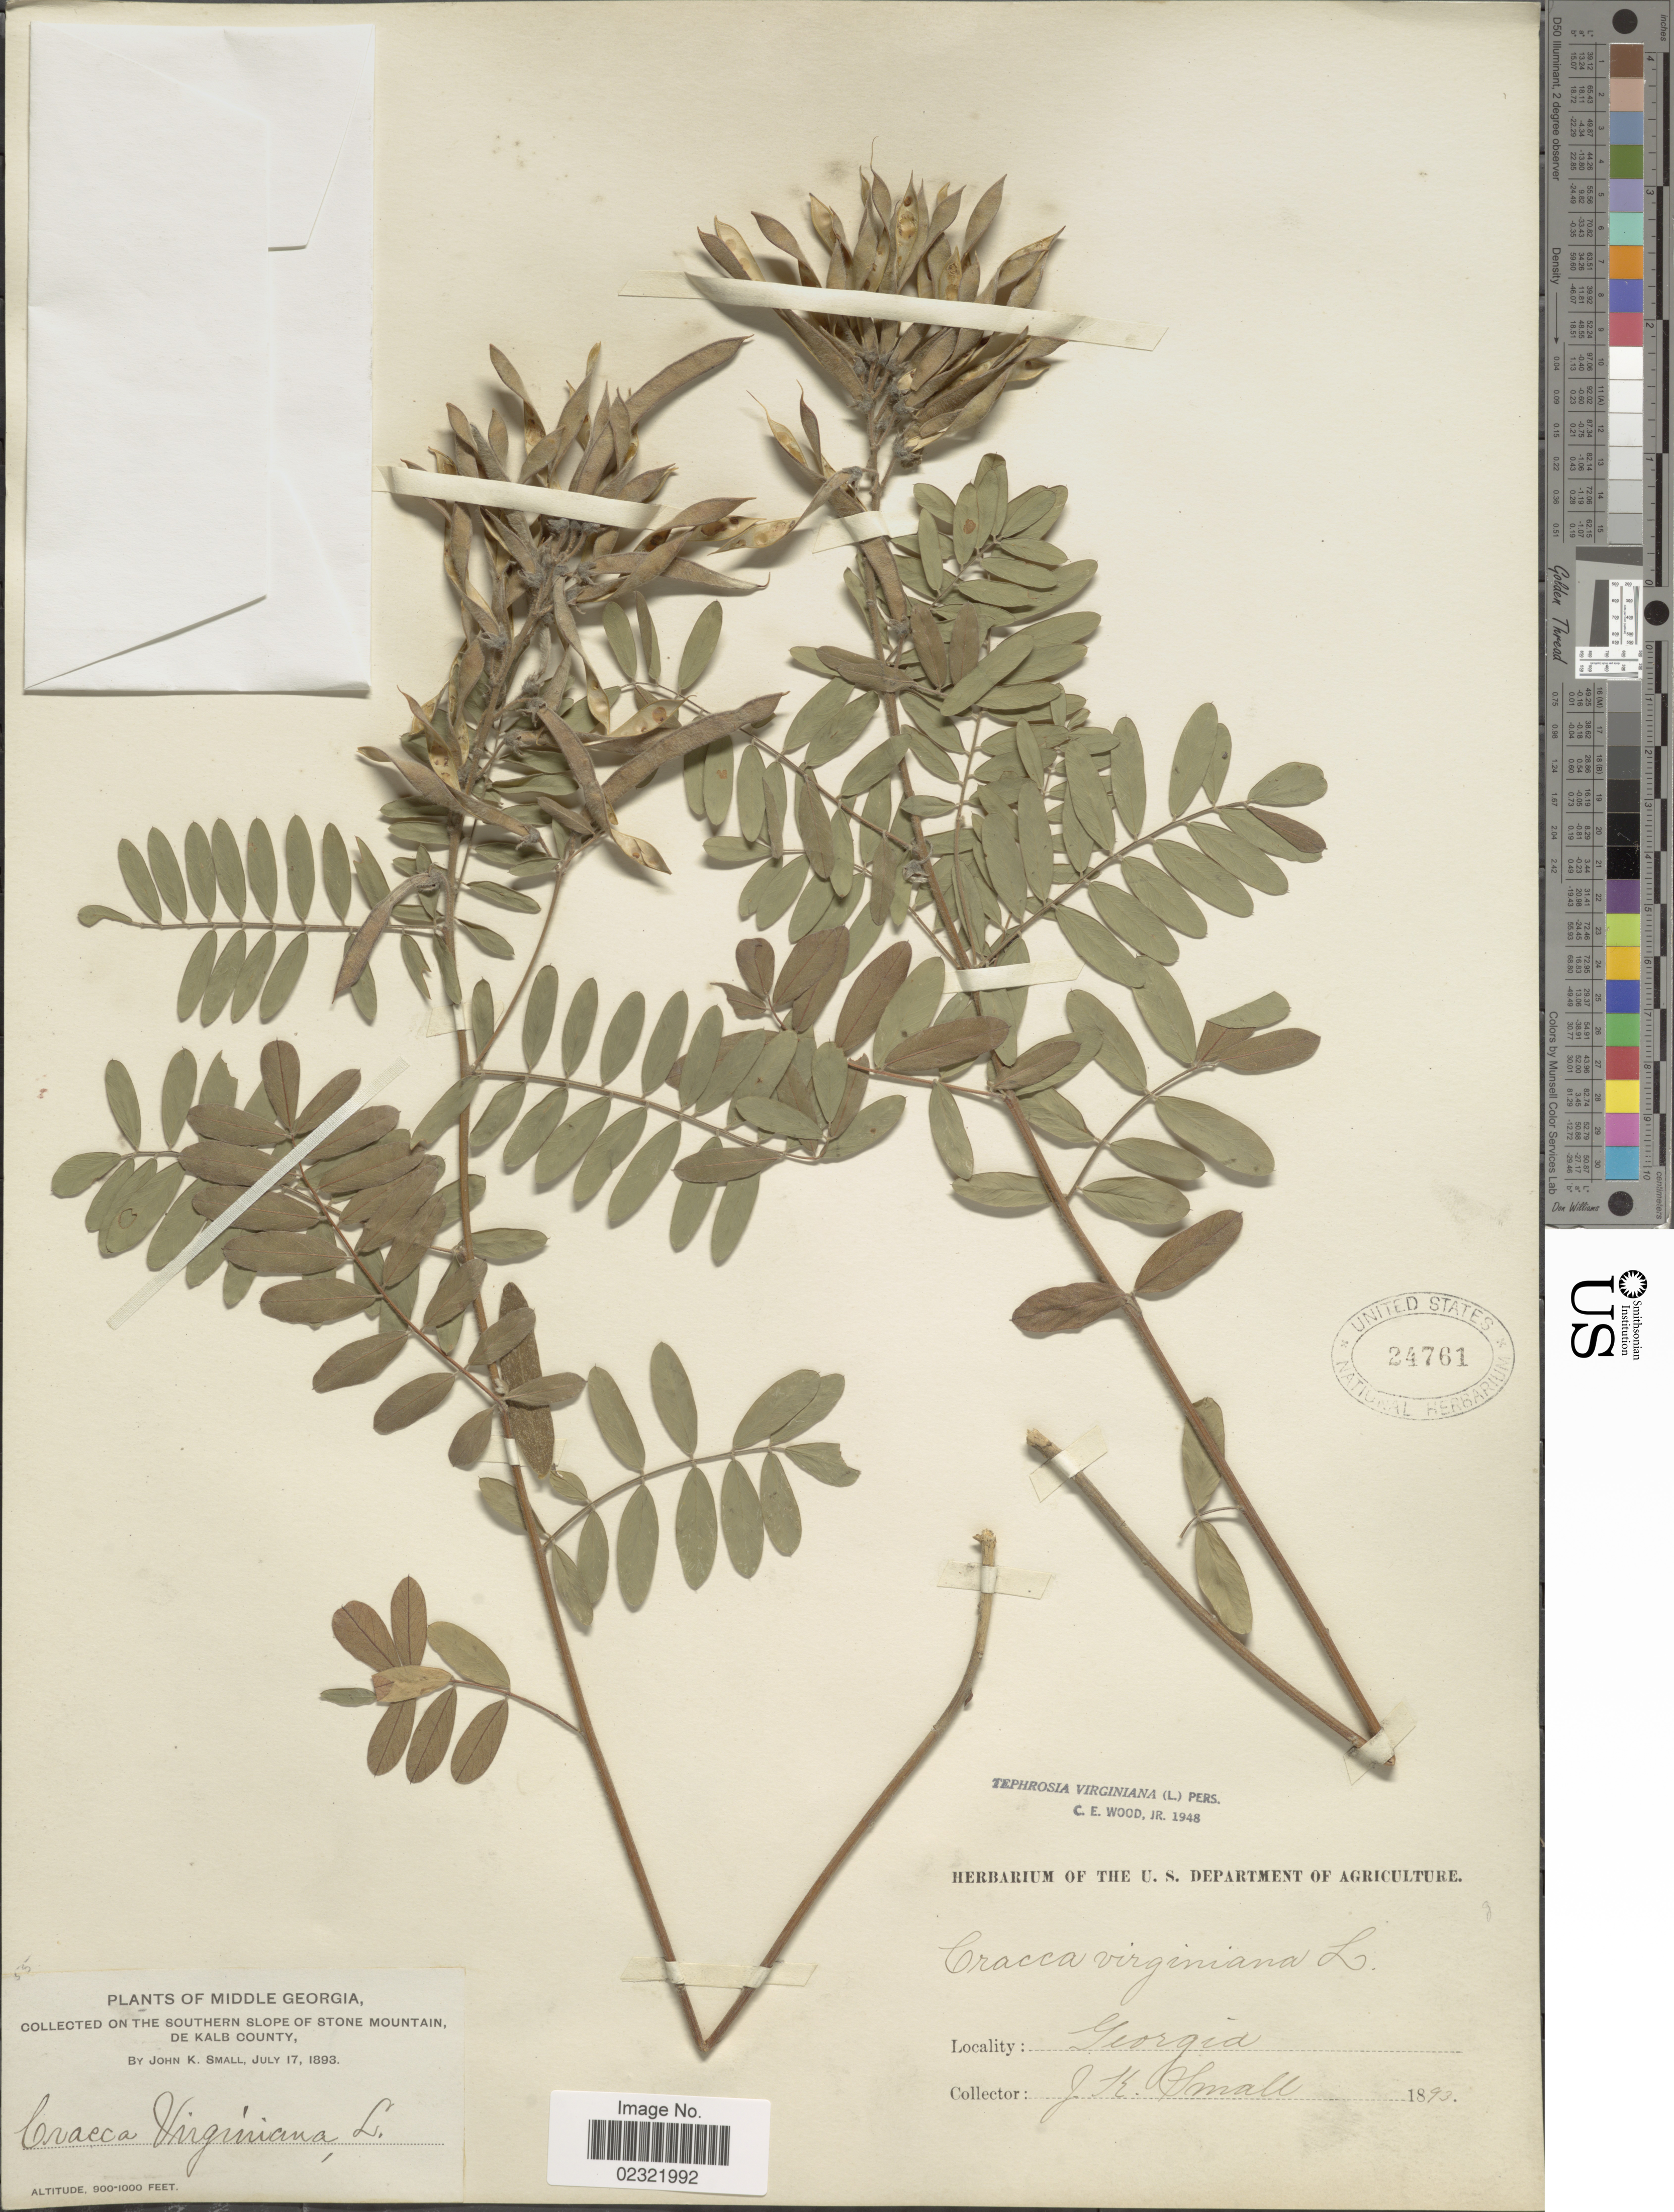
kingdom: Plantae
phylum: Tracheophyta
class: Magnoliopsida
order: Fabales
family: Fabaceae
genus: Tephrosia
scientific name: Tephrosia virginiana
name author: (L.) Pers.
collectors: J. K. Small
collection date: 1893-07-17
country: United States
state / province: Georgia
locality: Middle Georgia, on the Southern Slope of Stone Mountains, De Kalb County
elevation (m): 274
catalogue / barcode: US 24761